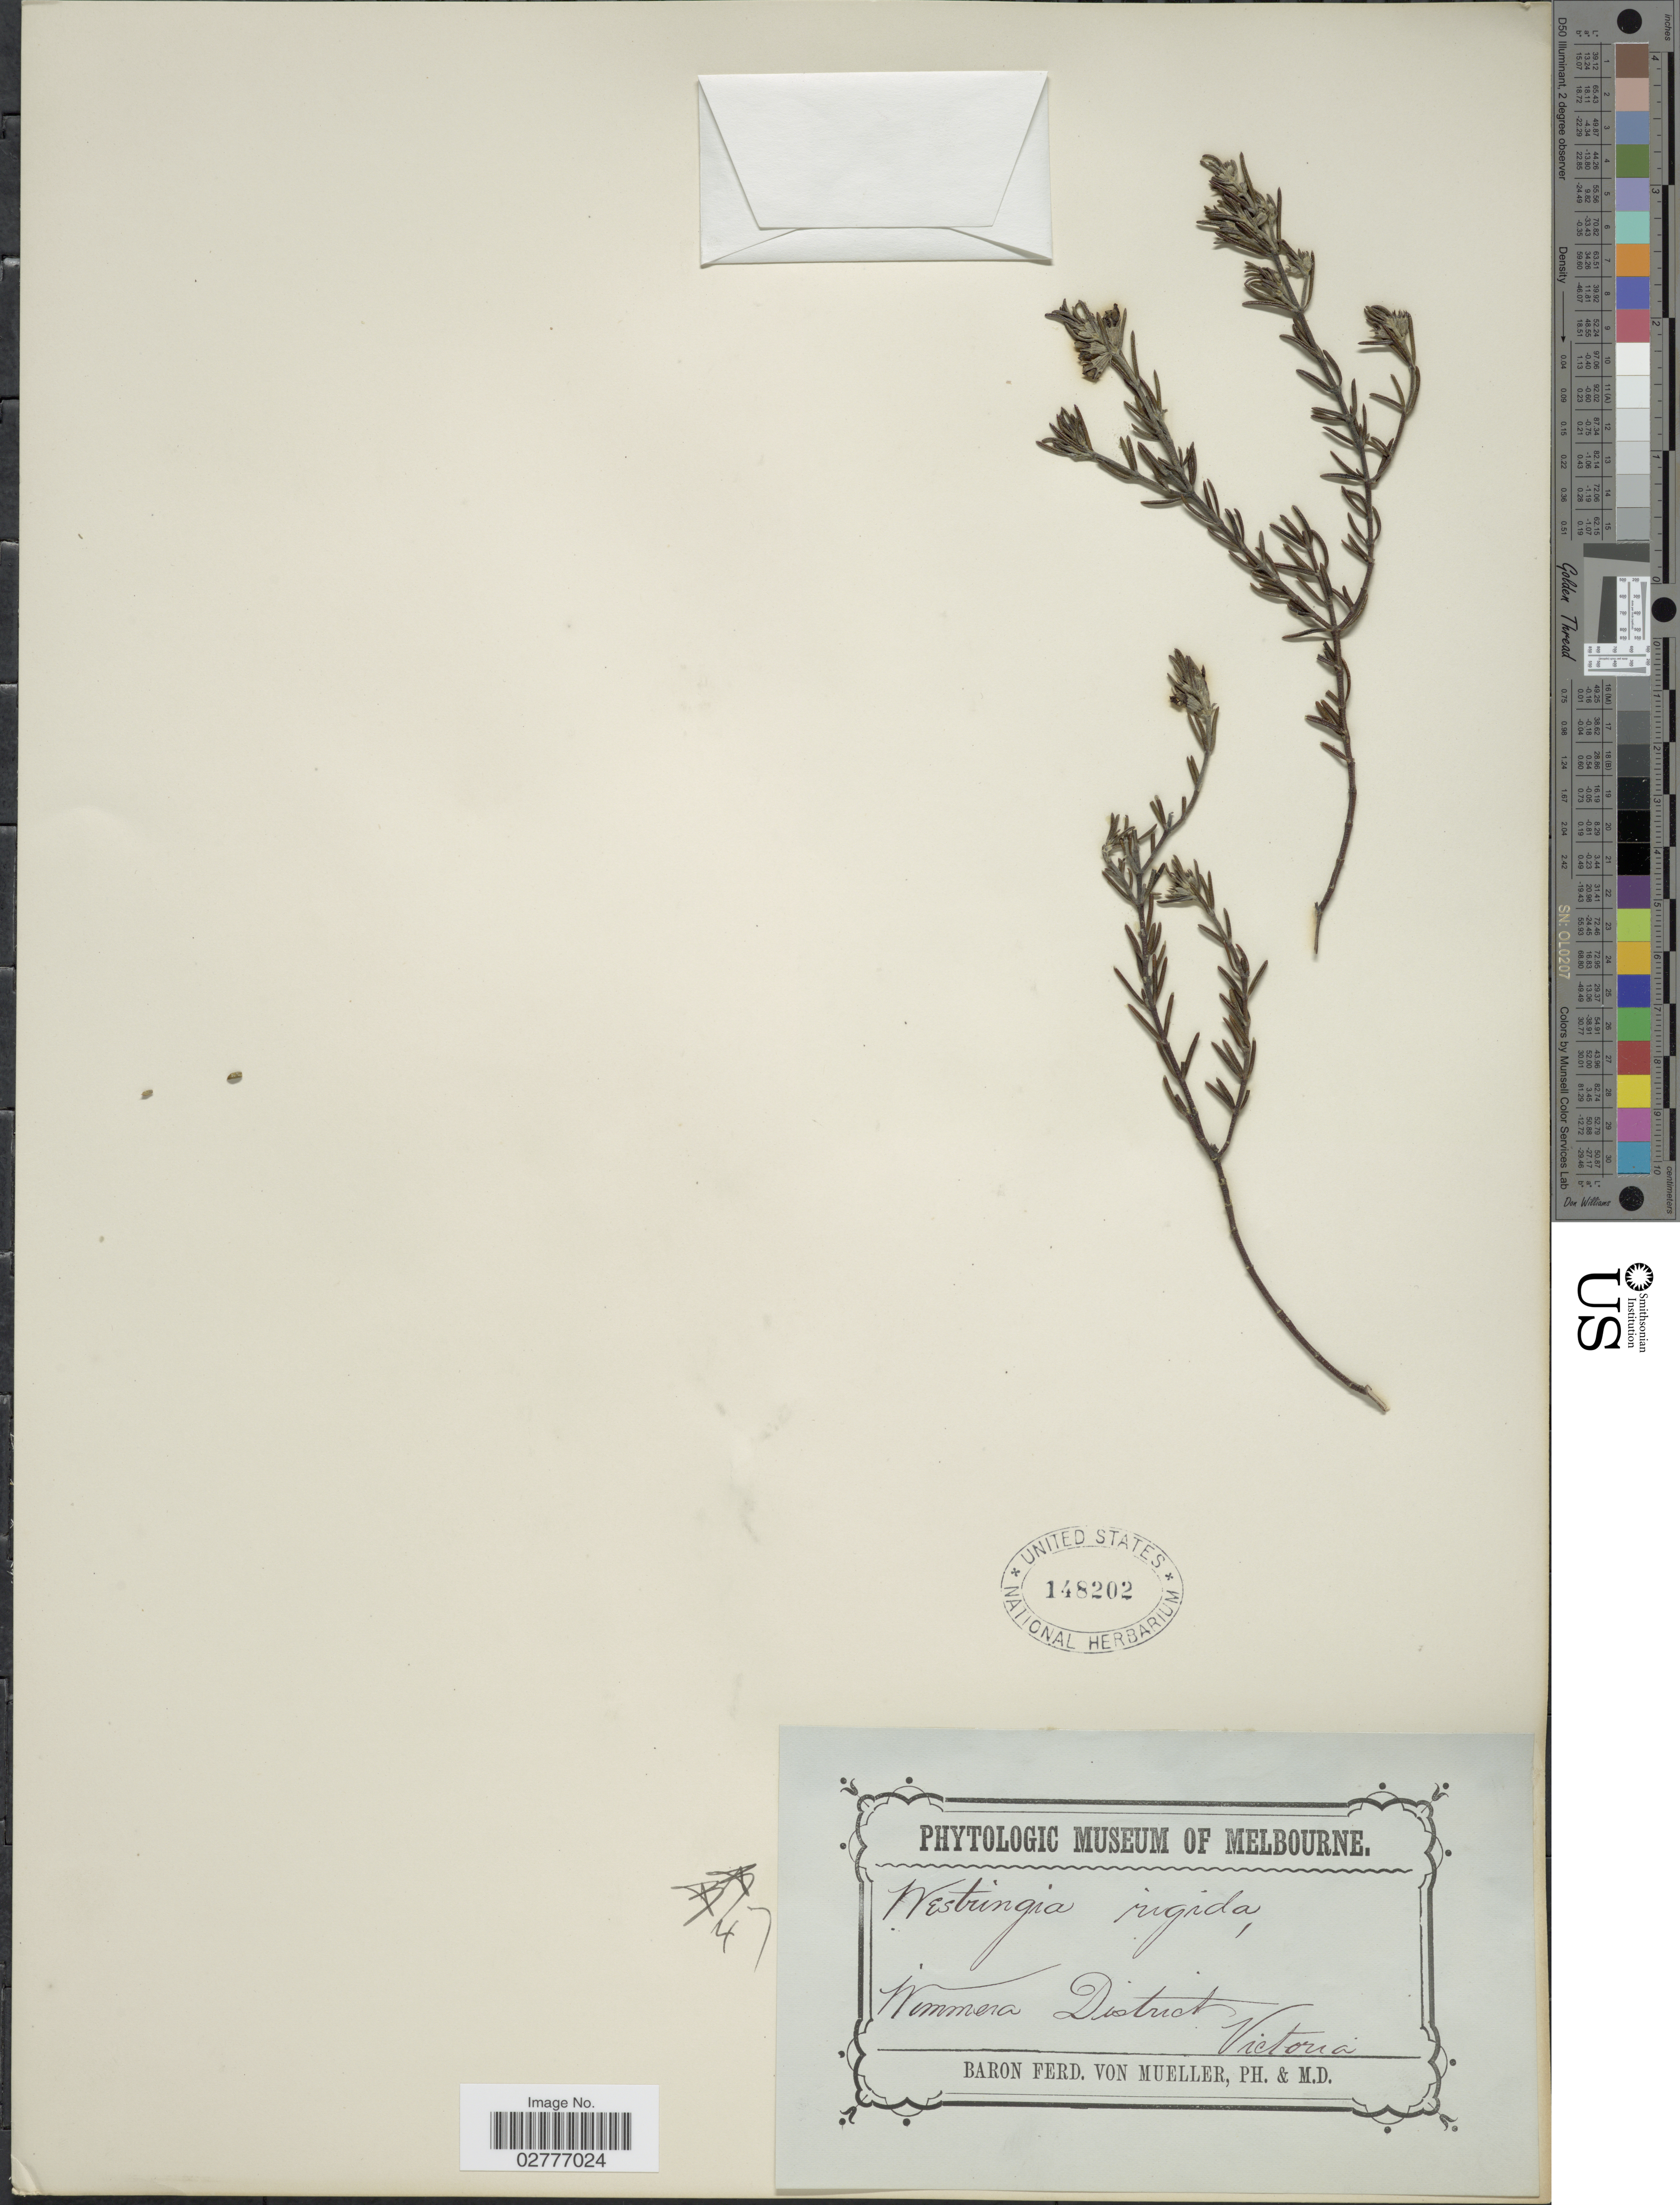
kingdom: Plantae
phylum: Tracheophyta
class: Magnoliopsida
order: Lamiales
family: Lamiaceae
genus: Westringia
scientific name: Westringia rigida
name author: R. Br.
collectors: F. von Mueller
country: Australia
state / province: Victoria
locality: Nimmera District Victoria.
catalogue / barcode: US 148202